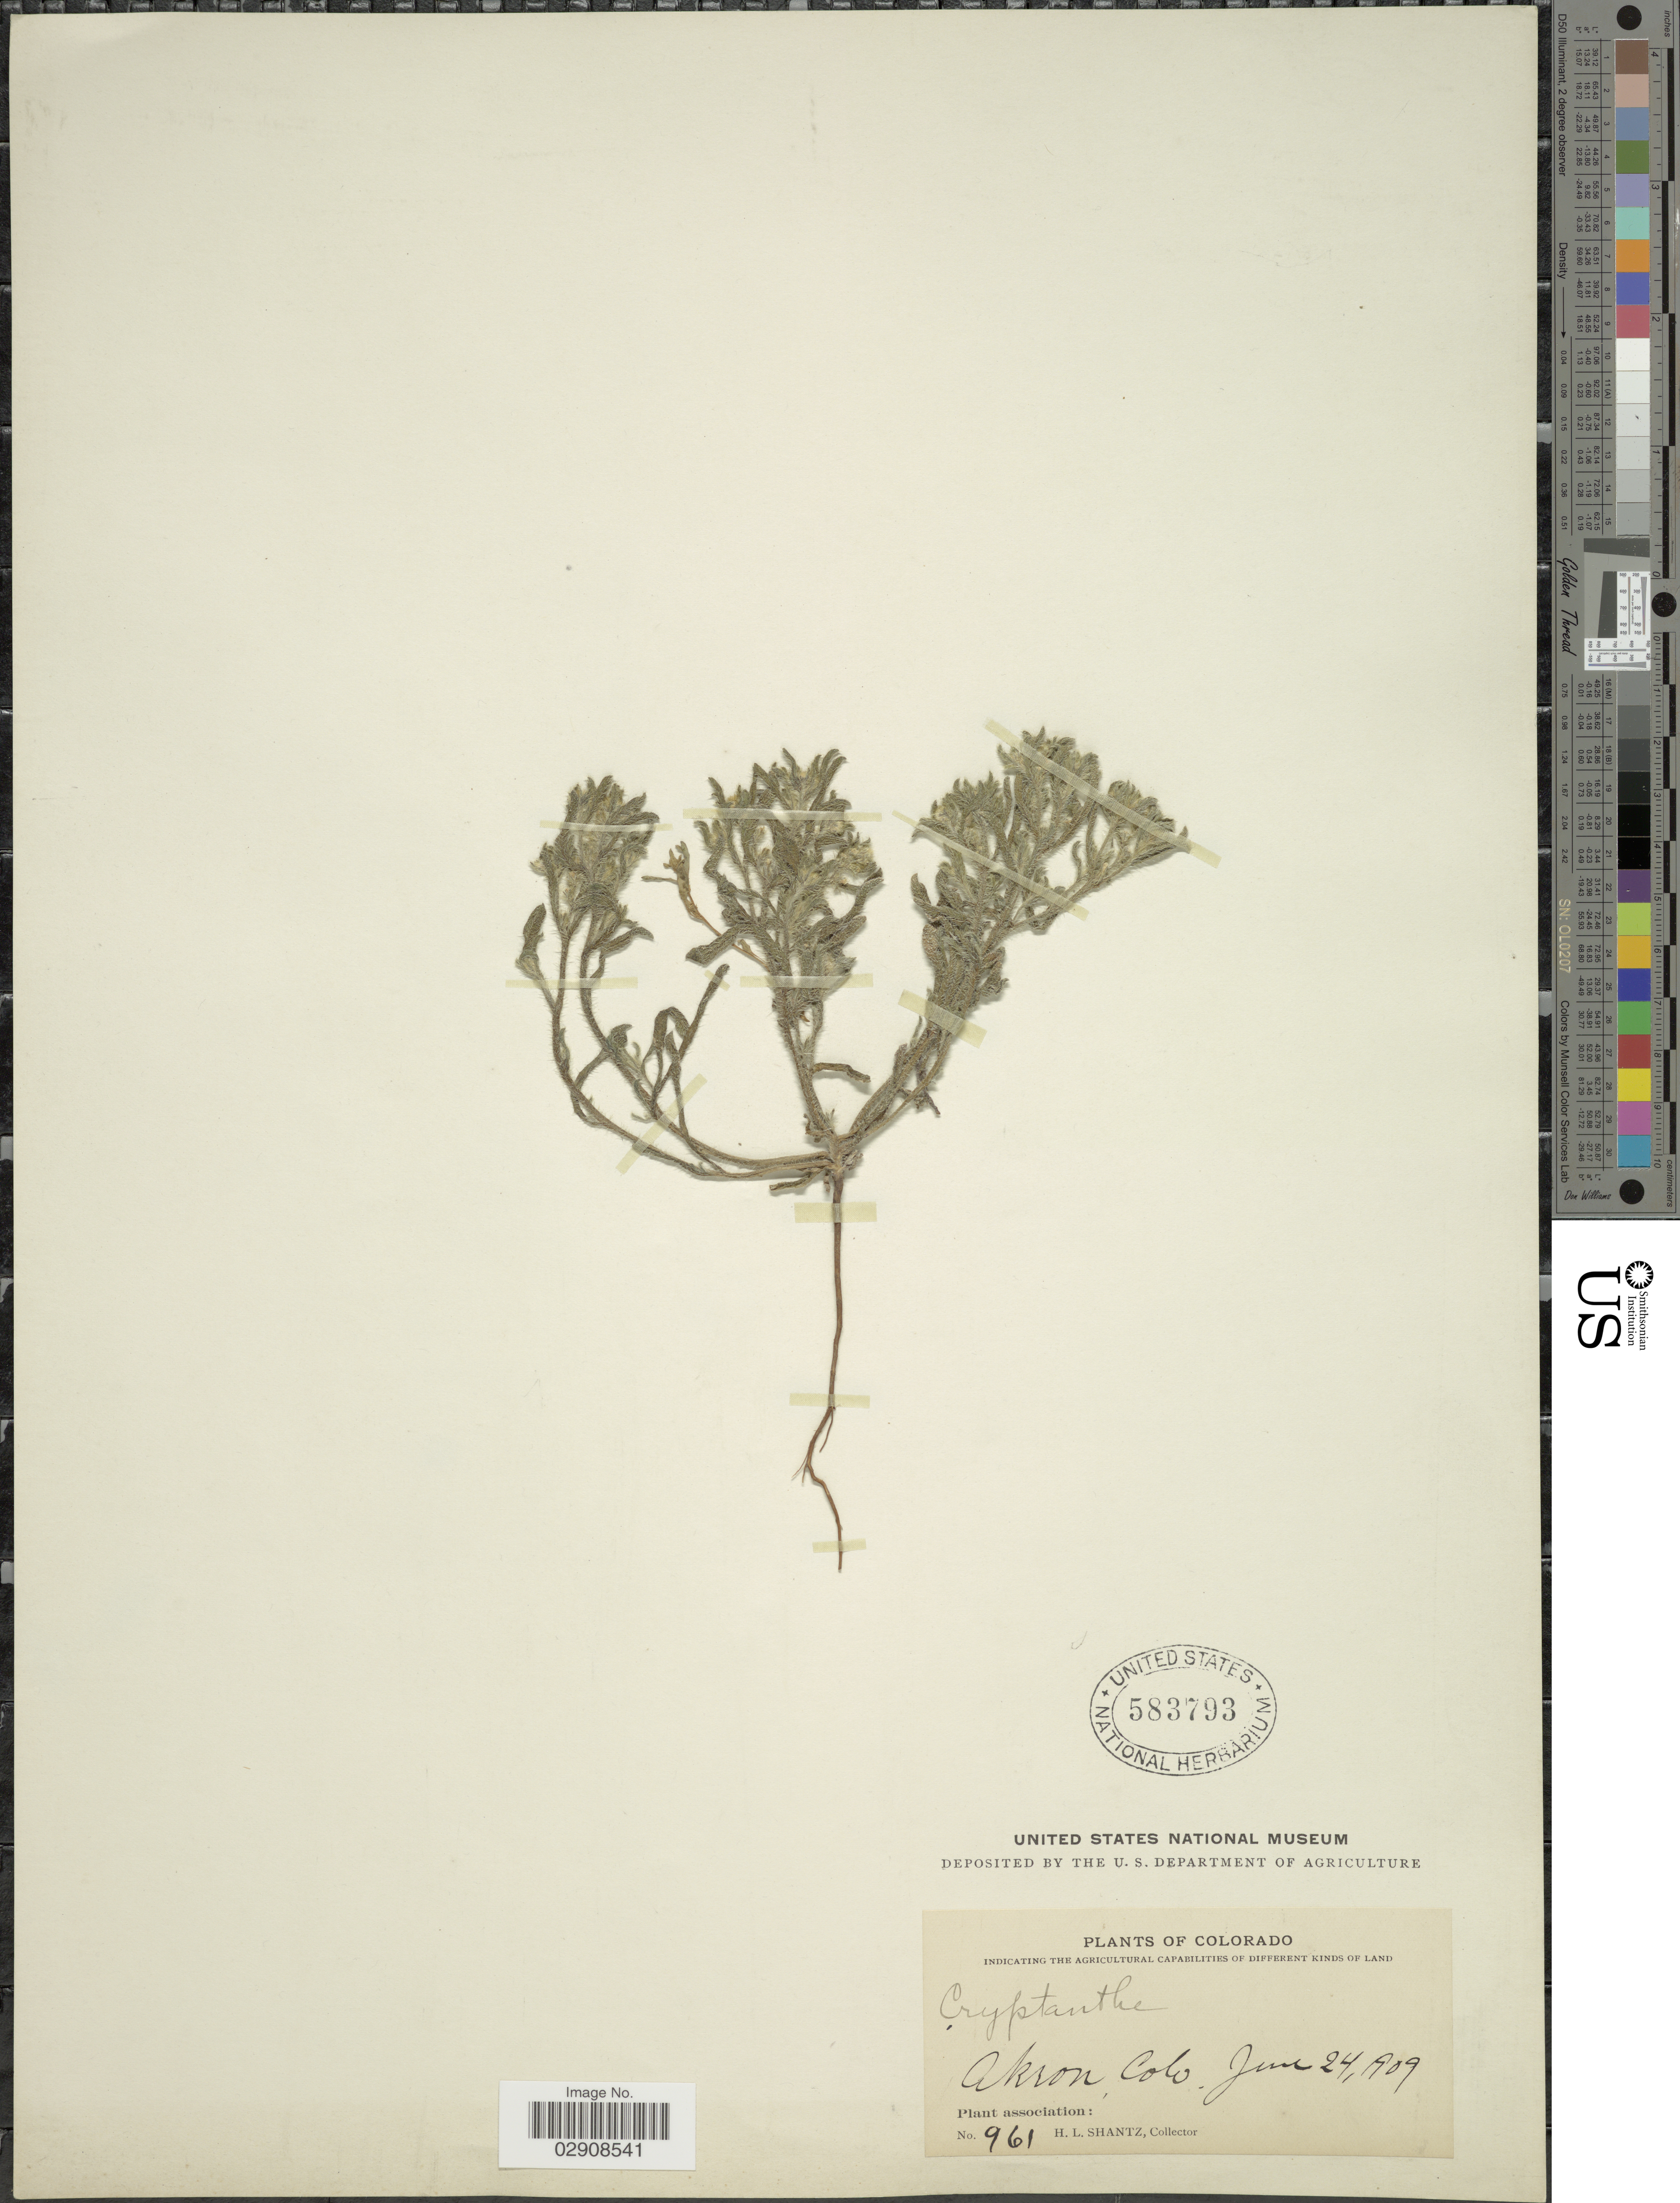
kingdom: Plantae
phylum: Tracheophyta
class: Magnoliopsida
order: Boraginales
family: Boraginaceae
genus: Cryptantha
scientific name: Cryptantha sp.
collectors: H. Shantz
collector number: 961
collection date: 1909-06-24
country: United States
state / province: Colorado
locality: Akron, Colo.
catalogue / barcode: US 583793